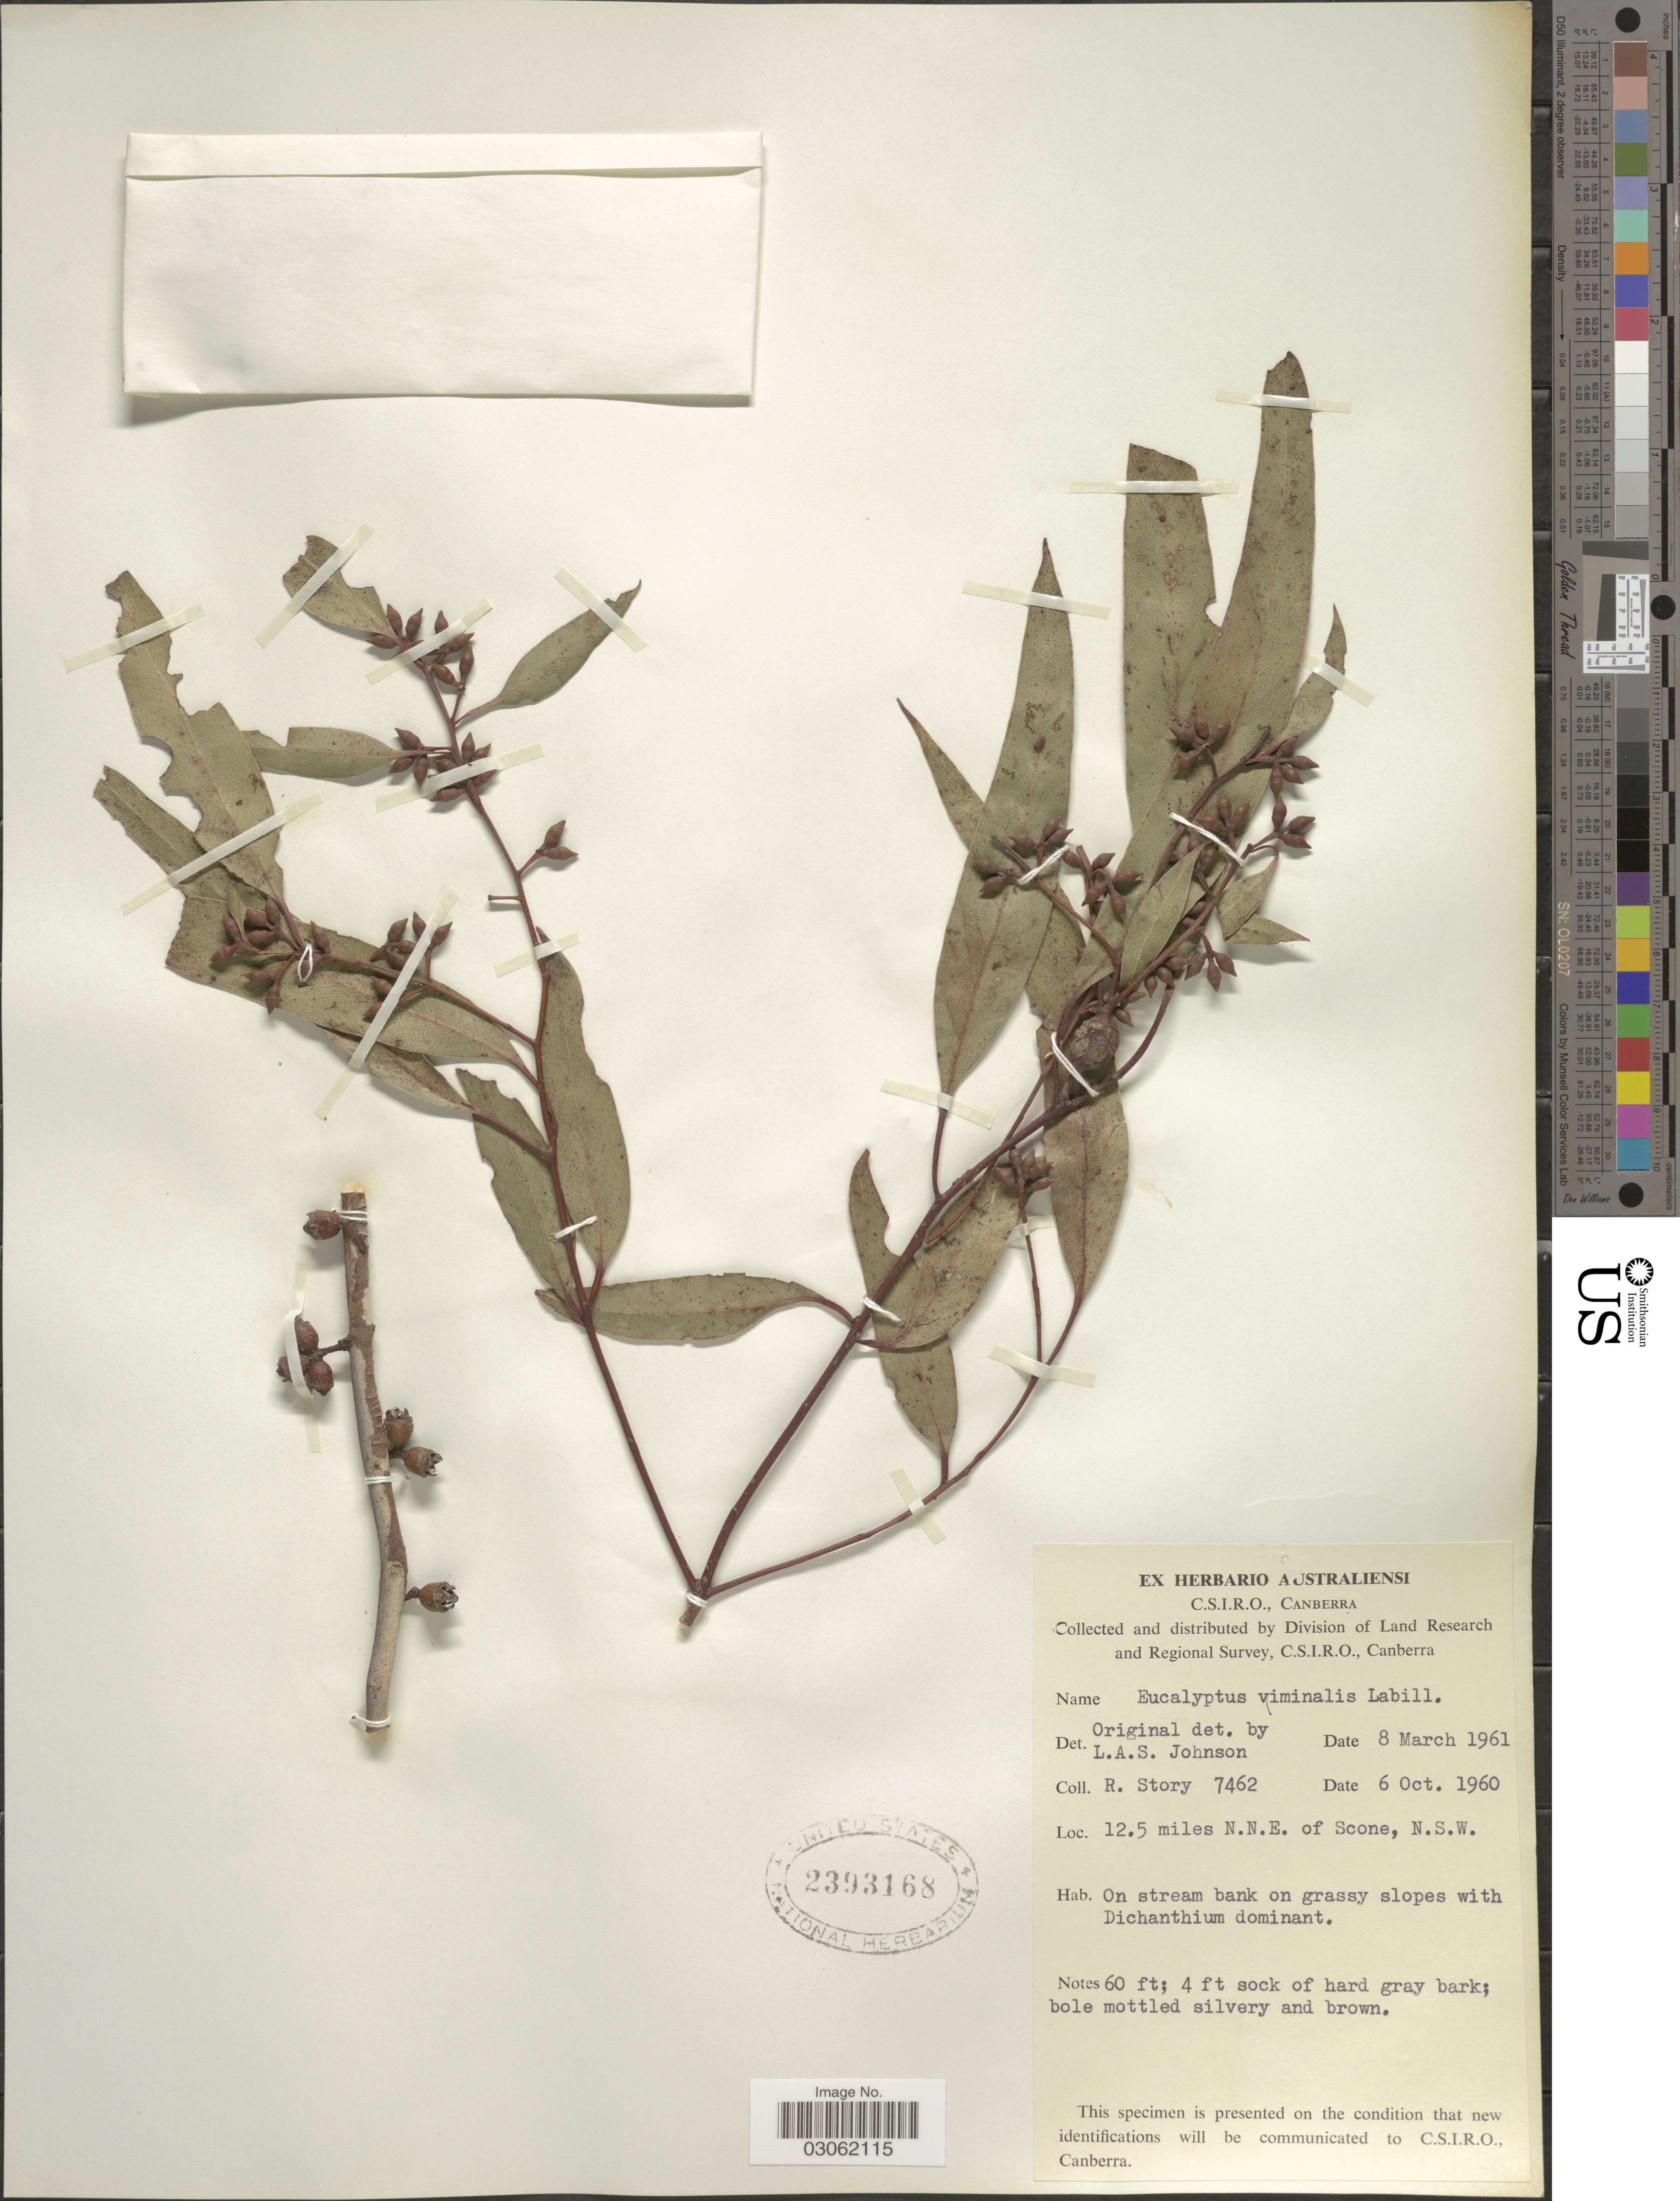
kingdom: Plantae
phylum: Tracheophyta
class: Magnoliopsida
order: Myrtales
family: Myrtaceae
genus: Eucalyptus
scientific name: Eucalyptus viminalis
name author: Labill.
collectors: R. Story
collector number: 7462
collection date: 1960-10-06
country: Australia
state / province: New South Wales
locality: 12.5 miles N. N. E. of Scone, N. S. W.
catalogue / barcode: US 2393168